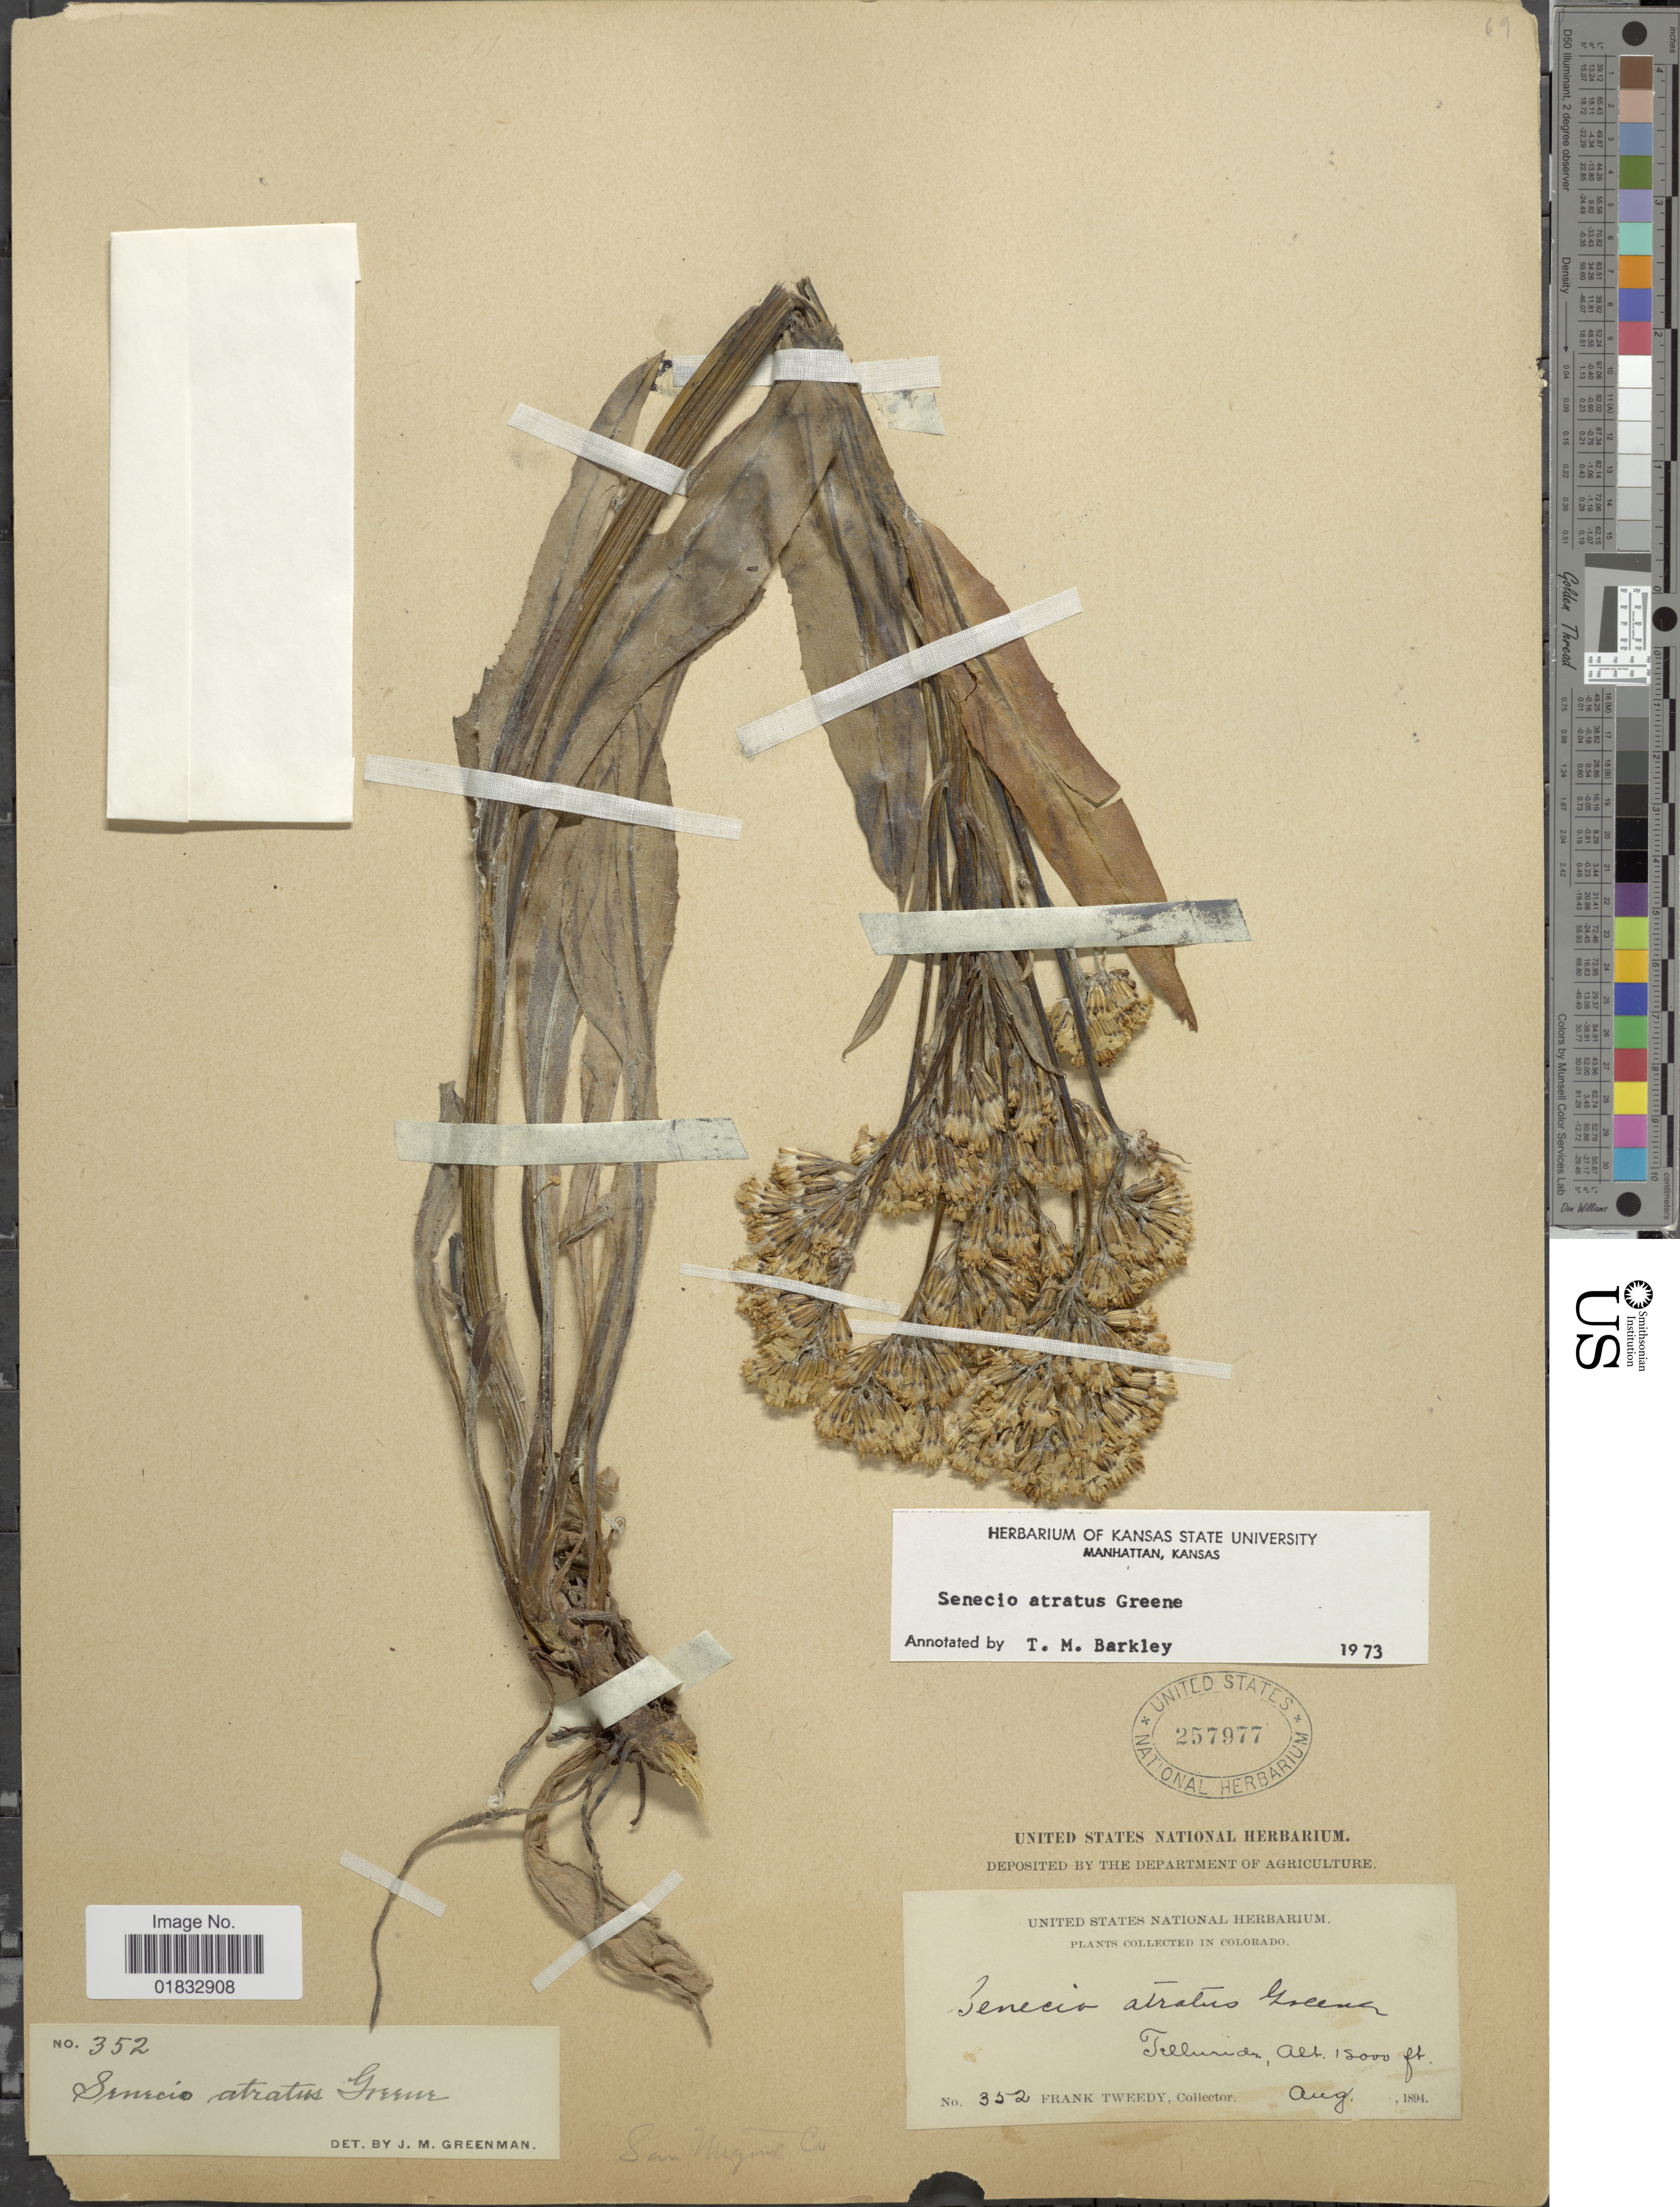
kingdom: Plantae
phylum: Tracheophyta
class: Magnoliopsida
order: Asterales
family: Asteraceae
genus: Senecio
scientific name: Senecio atratus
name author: Greene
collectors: F. Tweedy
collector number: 352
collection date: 1894-08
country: United States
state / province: Colorado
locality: Telluride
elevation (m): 3658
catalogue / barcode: US 257977